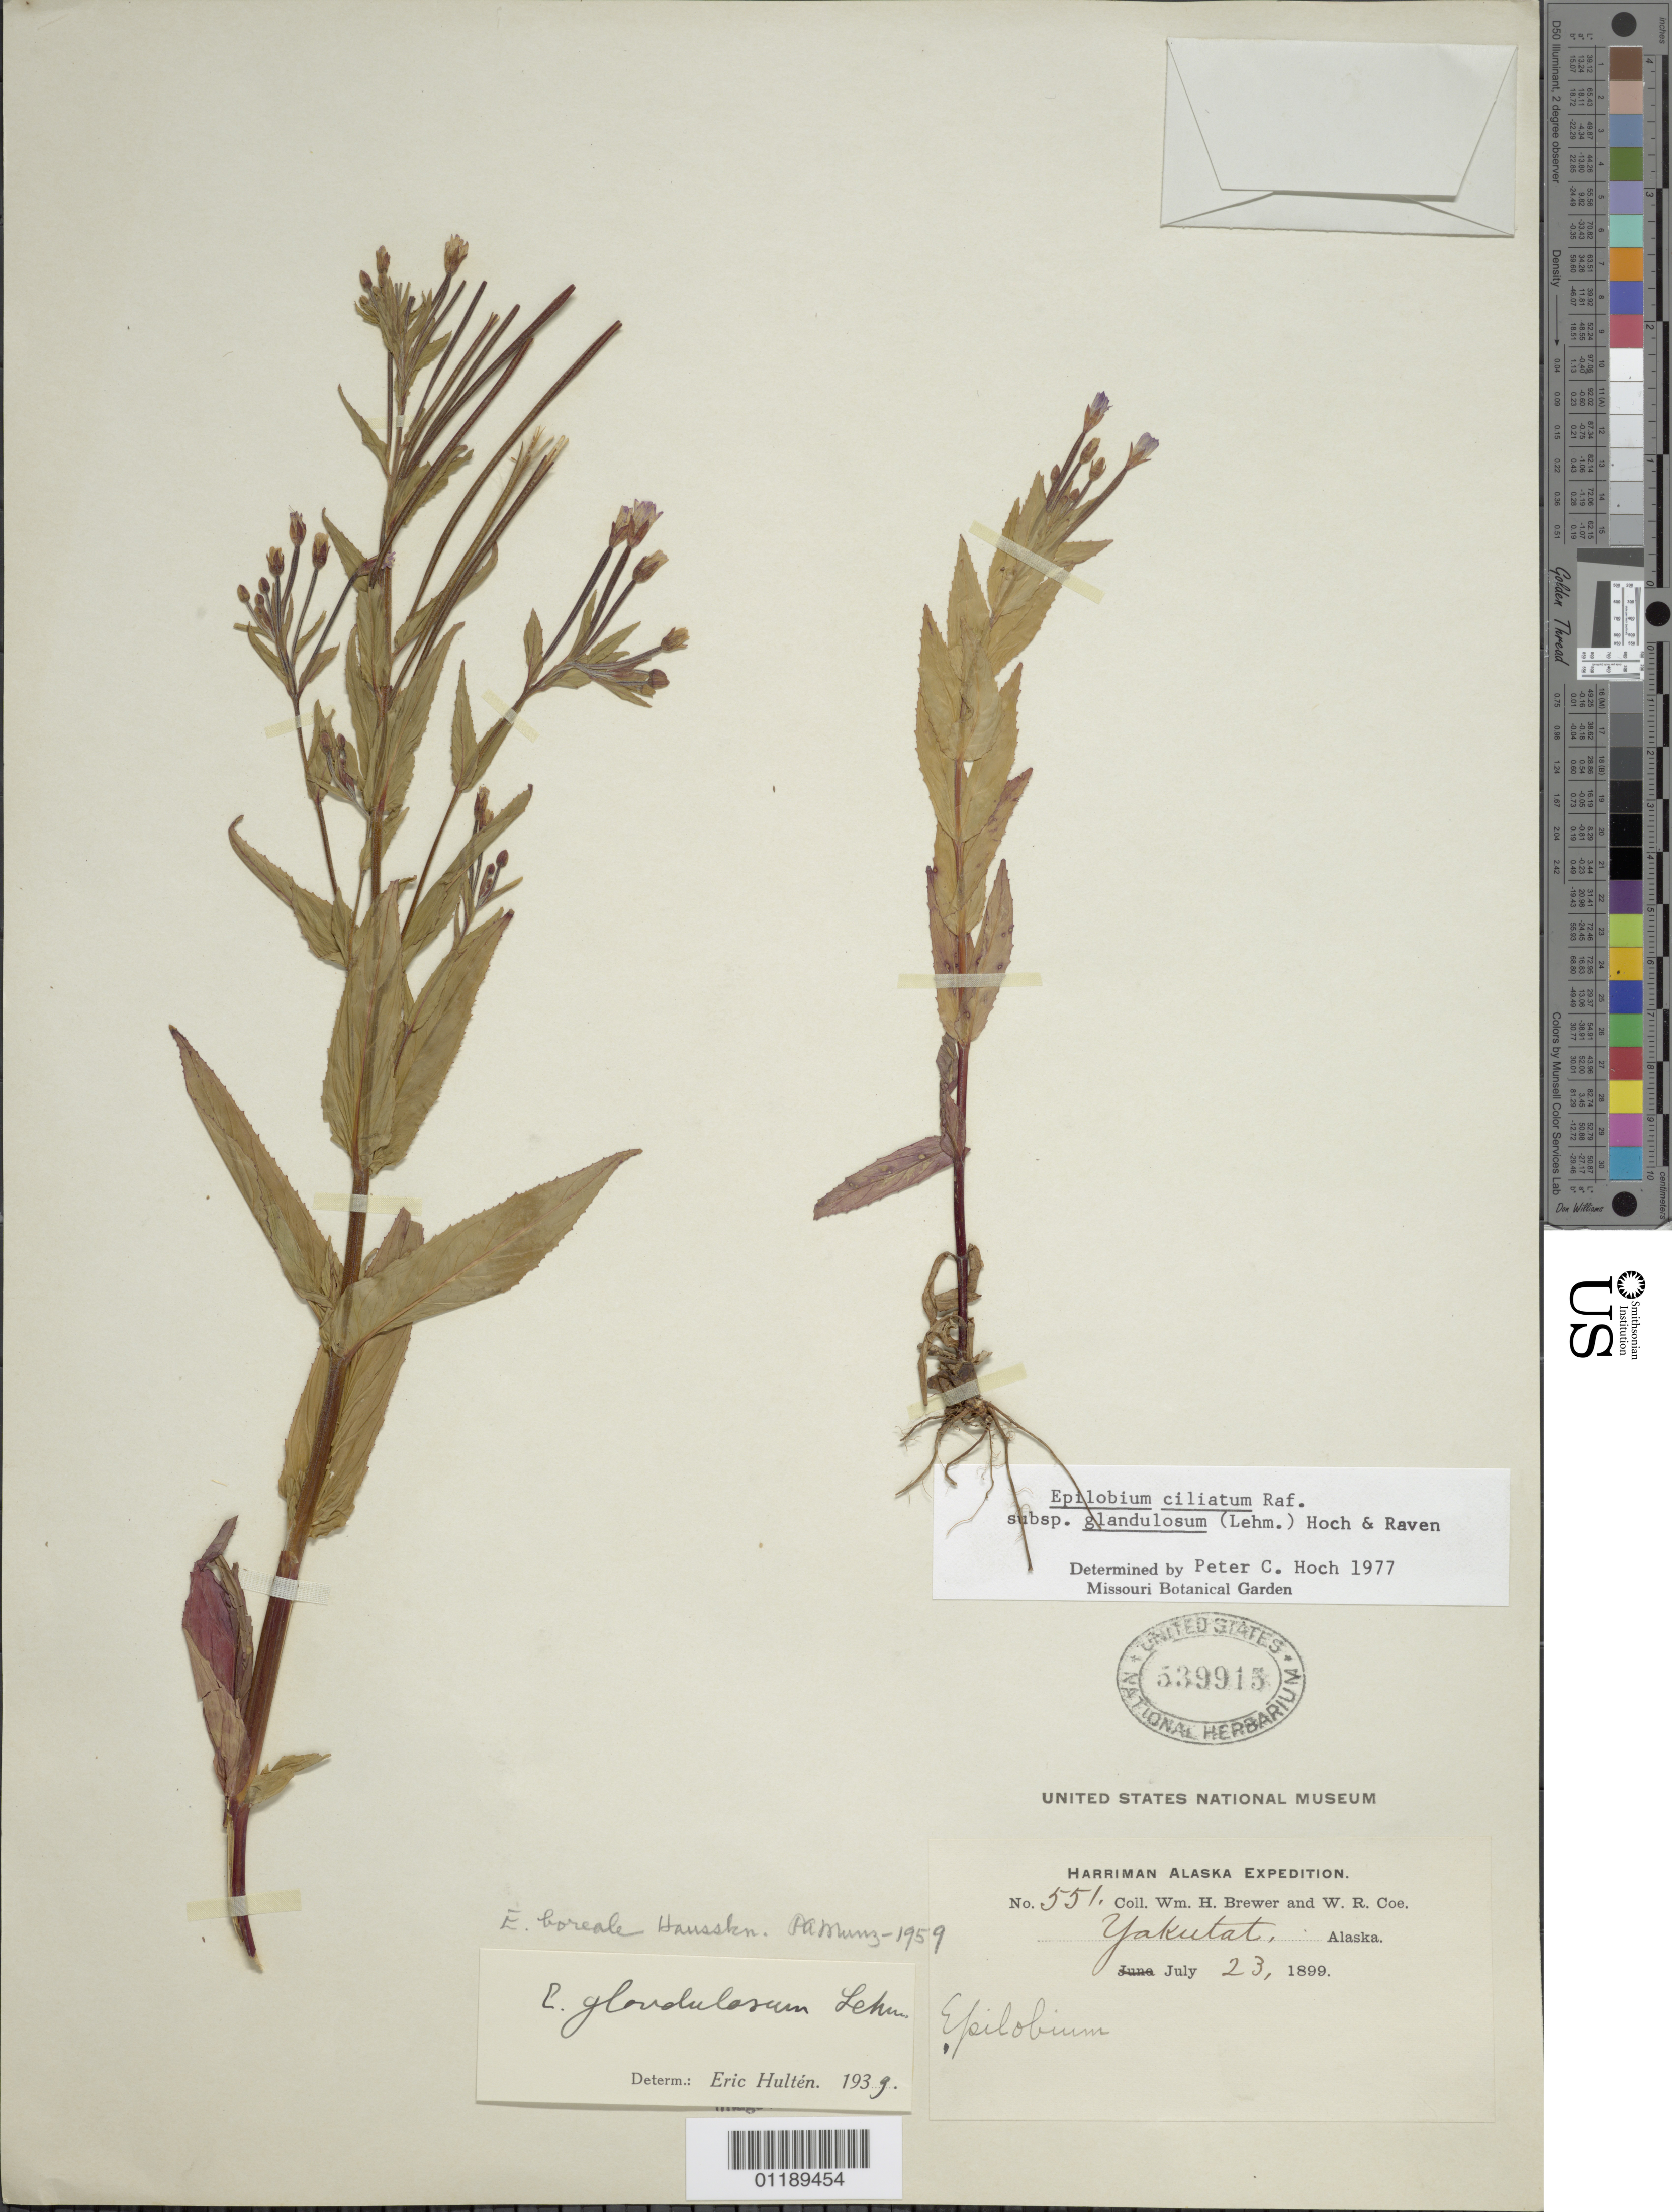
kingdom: Plantae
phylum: Tracheophyta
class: Magnoliopsida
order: Myrtales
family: Onagraceae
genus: Epilobium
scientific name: Epilobium ciliatum subsp. glandulosum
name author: (Lehm.) Hoch & P.H. Raven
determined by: Hoch, P. C.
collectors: W. H. Brewer & W. Coe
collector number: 551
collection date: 1899-07-23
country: United States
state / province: Alaska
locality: Yakutat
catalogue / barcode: US 539915